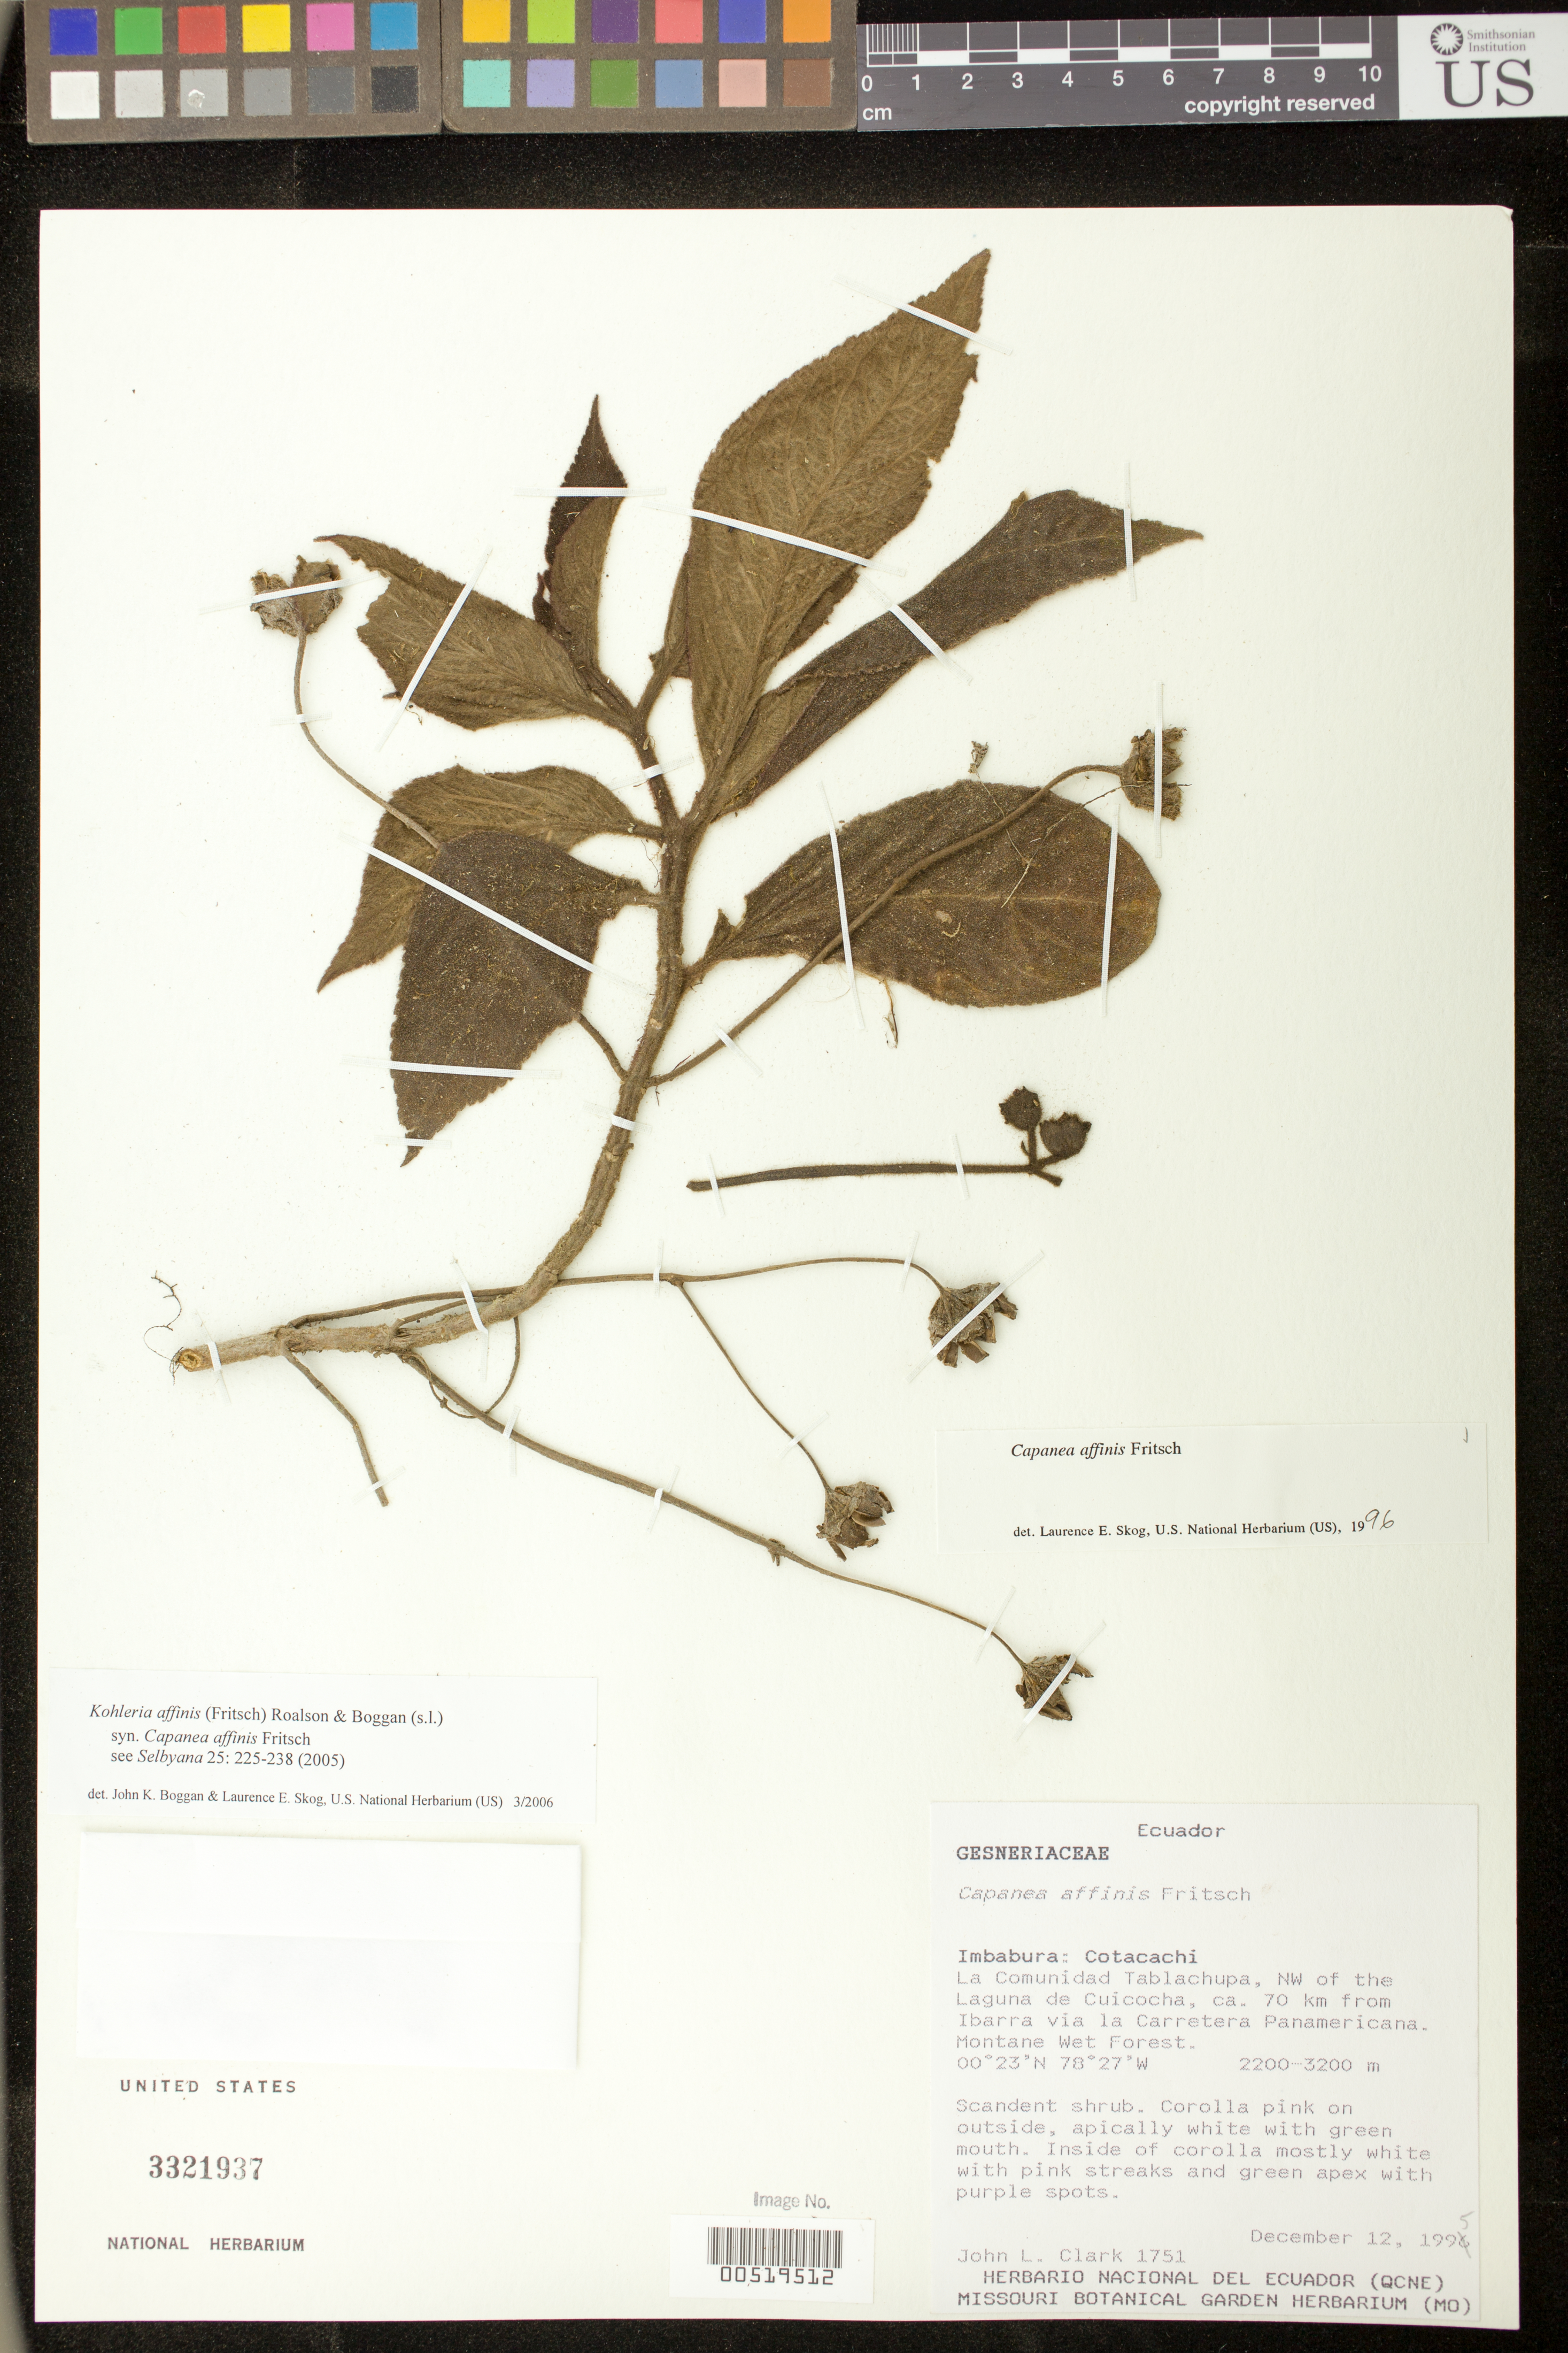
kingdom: Plantae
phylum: Tracheophyta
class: Magnoliopsida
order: Lamiales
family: Gesneriaceae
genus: Kohleria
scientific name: Kohleria affinis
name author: (Fritsch) Roalson & Boggan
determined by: Boggan, J. K.; Skog, L. E.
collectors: J. L. Clark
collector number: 1751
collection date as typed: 12 Dec 1995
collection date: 1995-12-12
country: Ecuador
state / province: Imbabura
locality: Cotacachi: La Comunidad Tablachupa, NW of the Laguna de Cuicocha, ca. 70 km from Ibarra via la Carretera Panamericana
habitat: Montane wet forest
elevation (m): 2200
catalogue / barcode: US 3321937